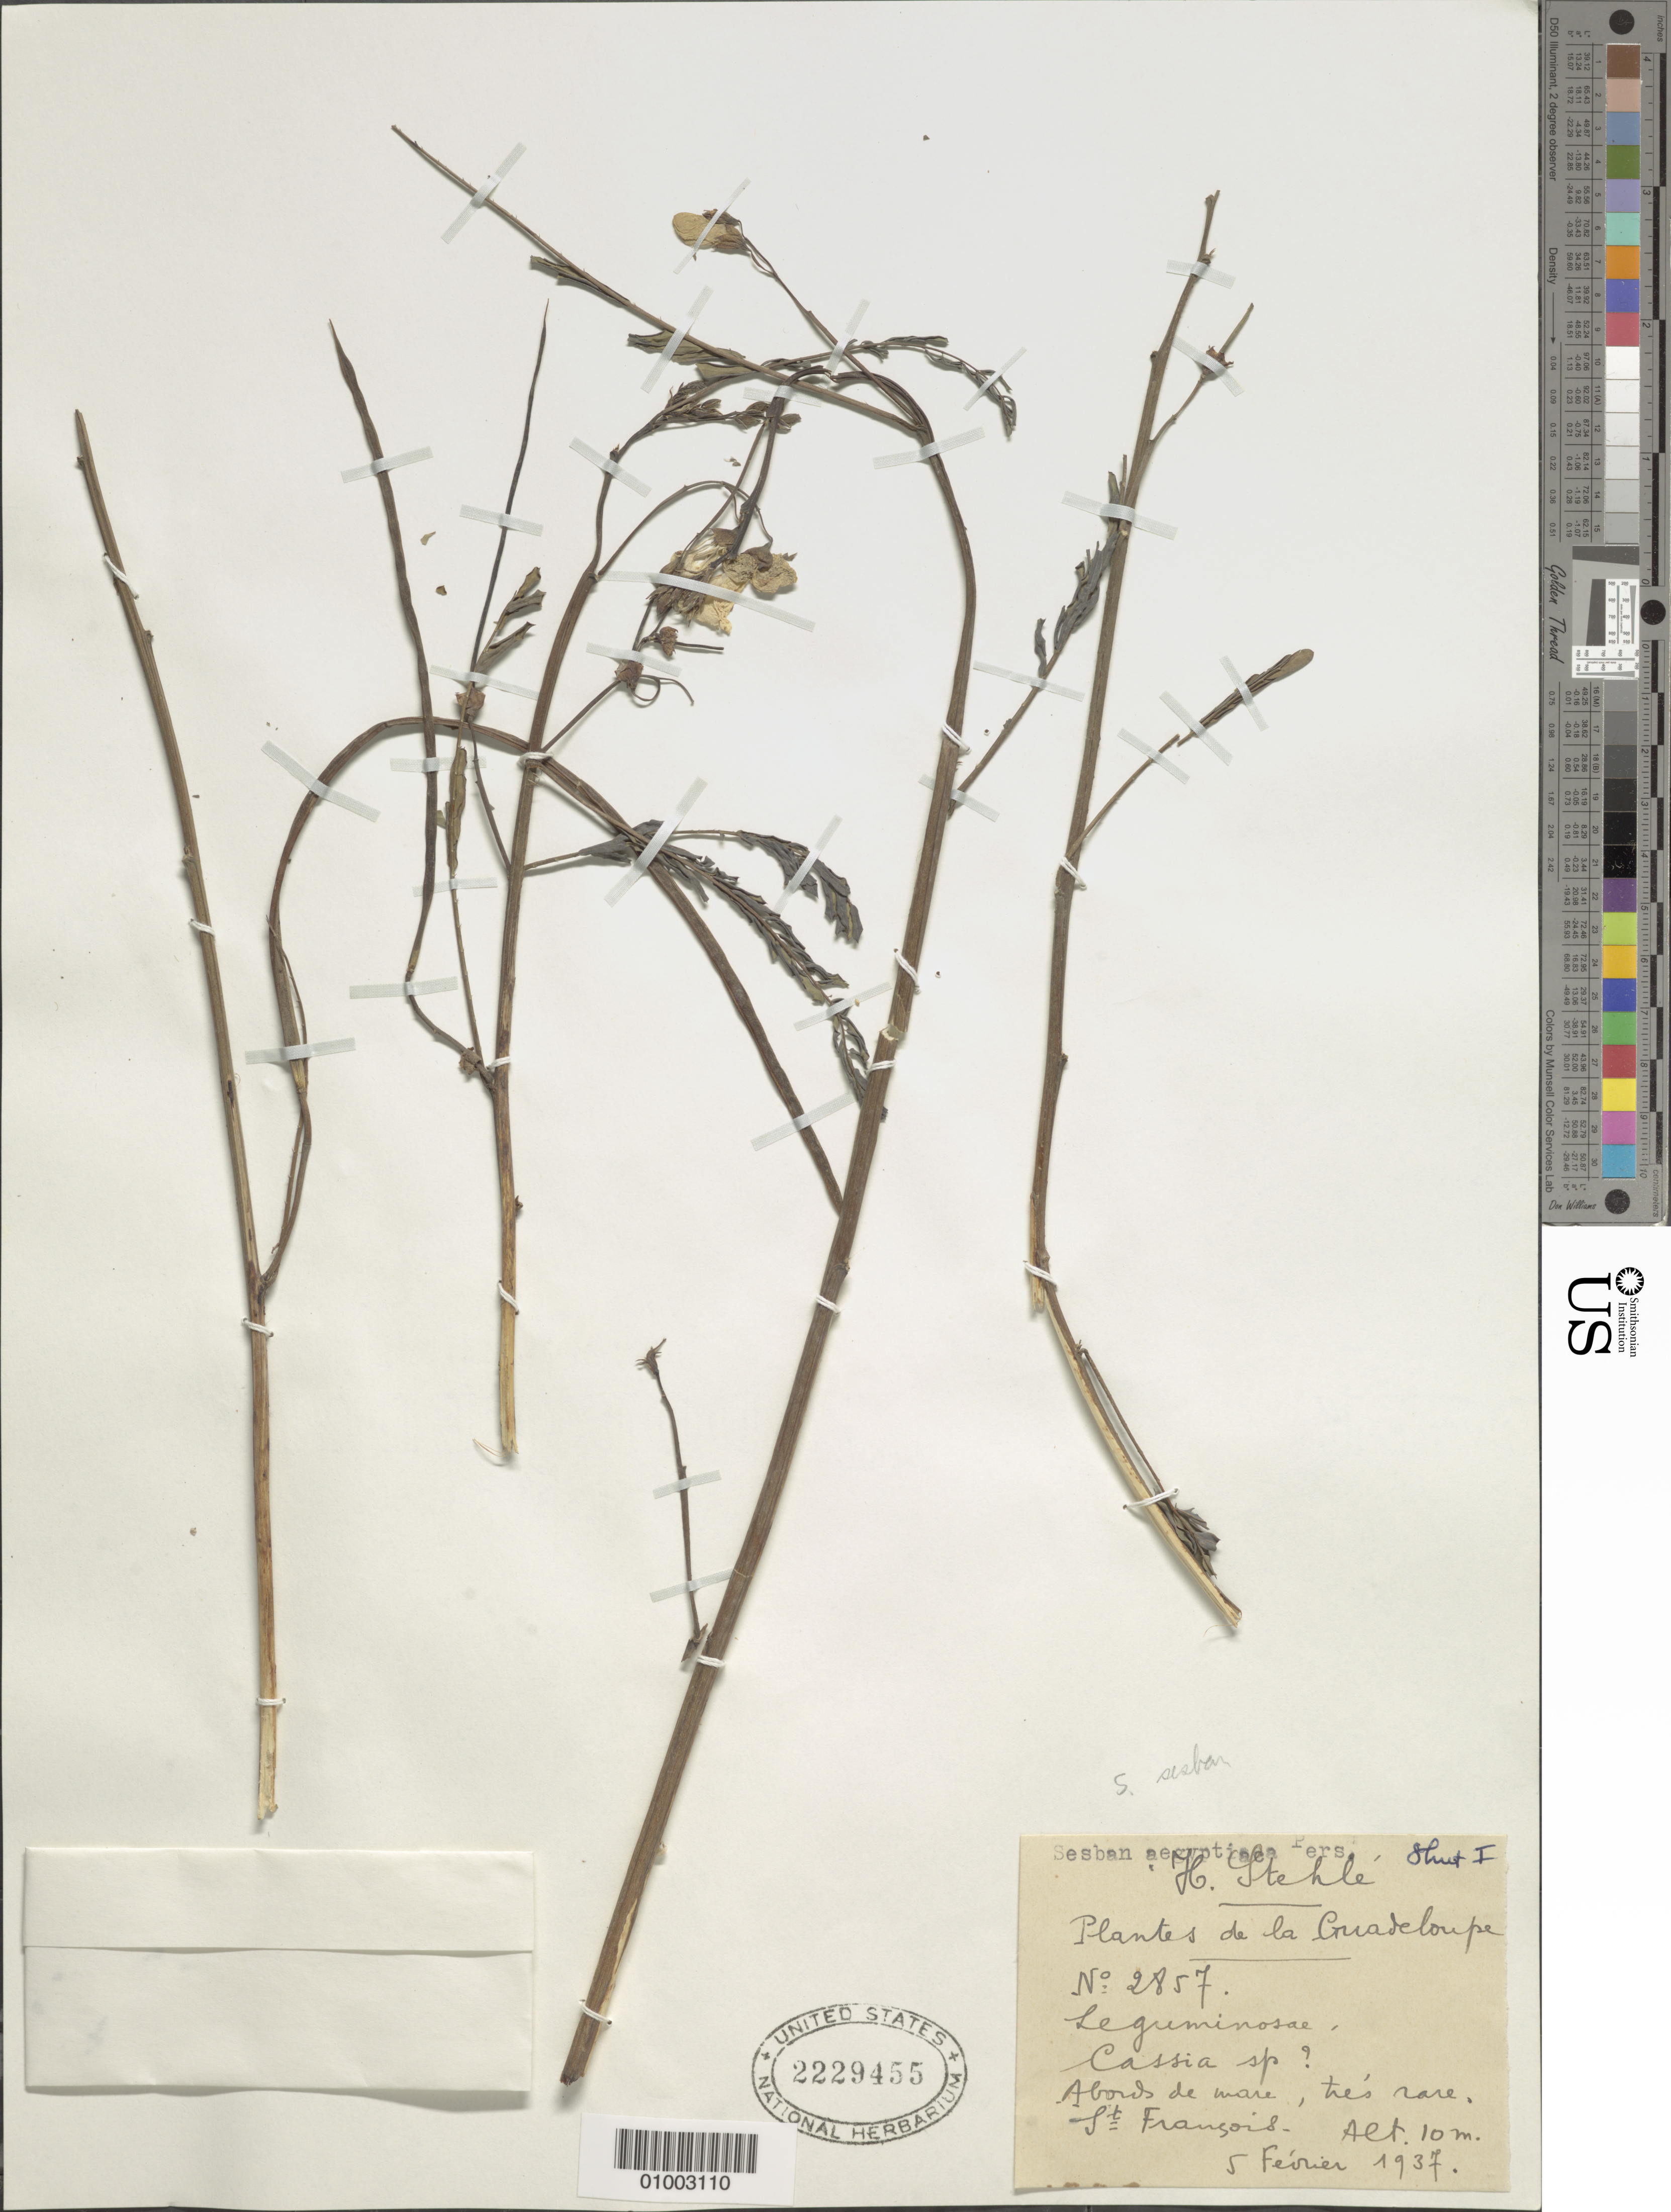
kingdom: Plantae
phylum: Tracheophyta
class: Magnoliopsida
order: Fabales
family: Fabaceae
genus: Sesbania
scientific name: Sesbania sesban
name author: (L.) Merr.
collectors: H. Stehlé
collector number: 2857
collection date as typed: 05 Feb 1937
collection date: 1937-02-05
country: Guadeloupe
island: Basse Terre [Guadeloupe]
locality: St. Fransois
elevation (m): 10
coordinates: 0 N, 0 E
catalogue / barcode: US 2229455